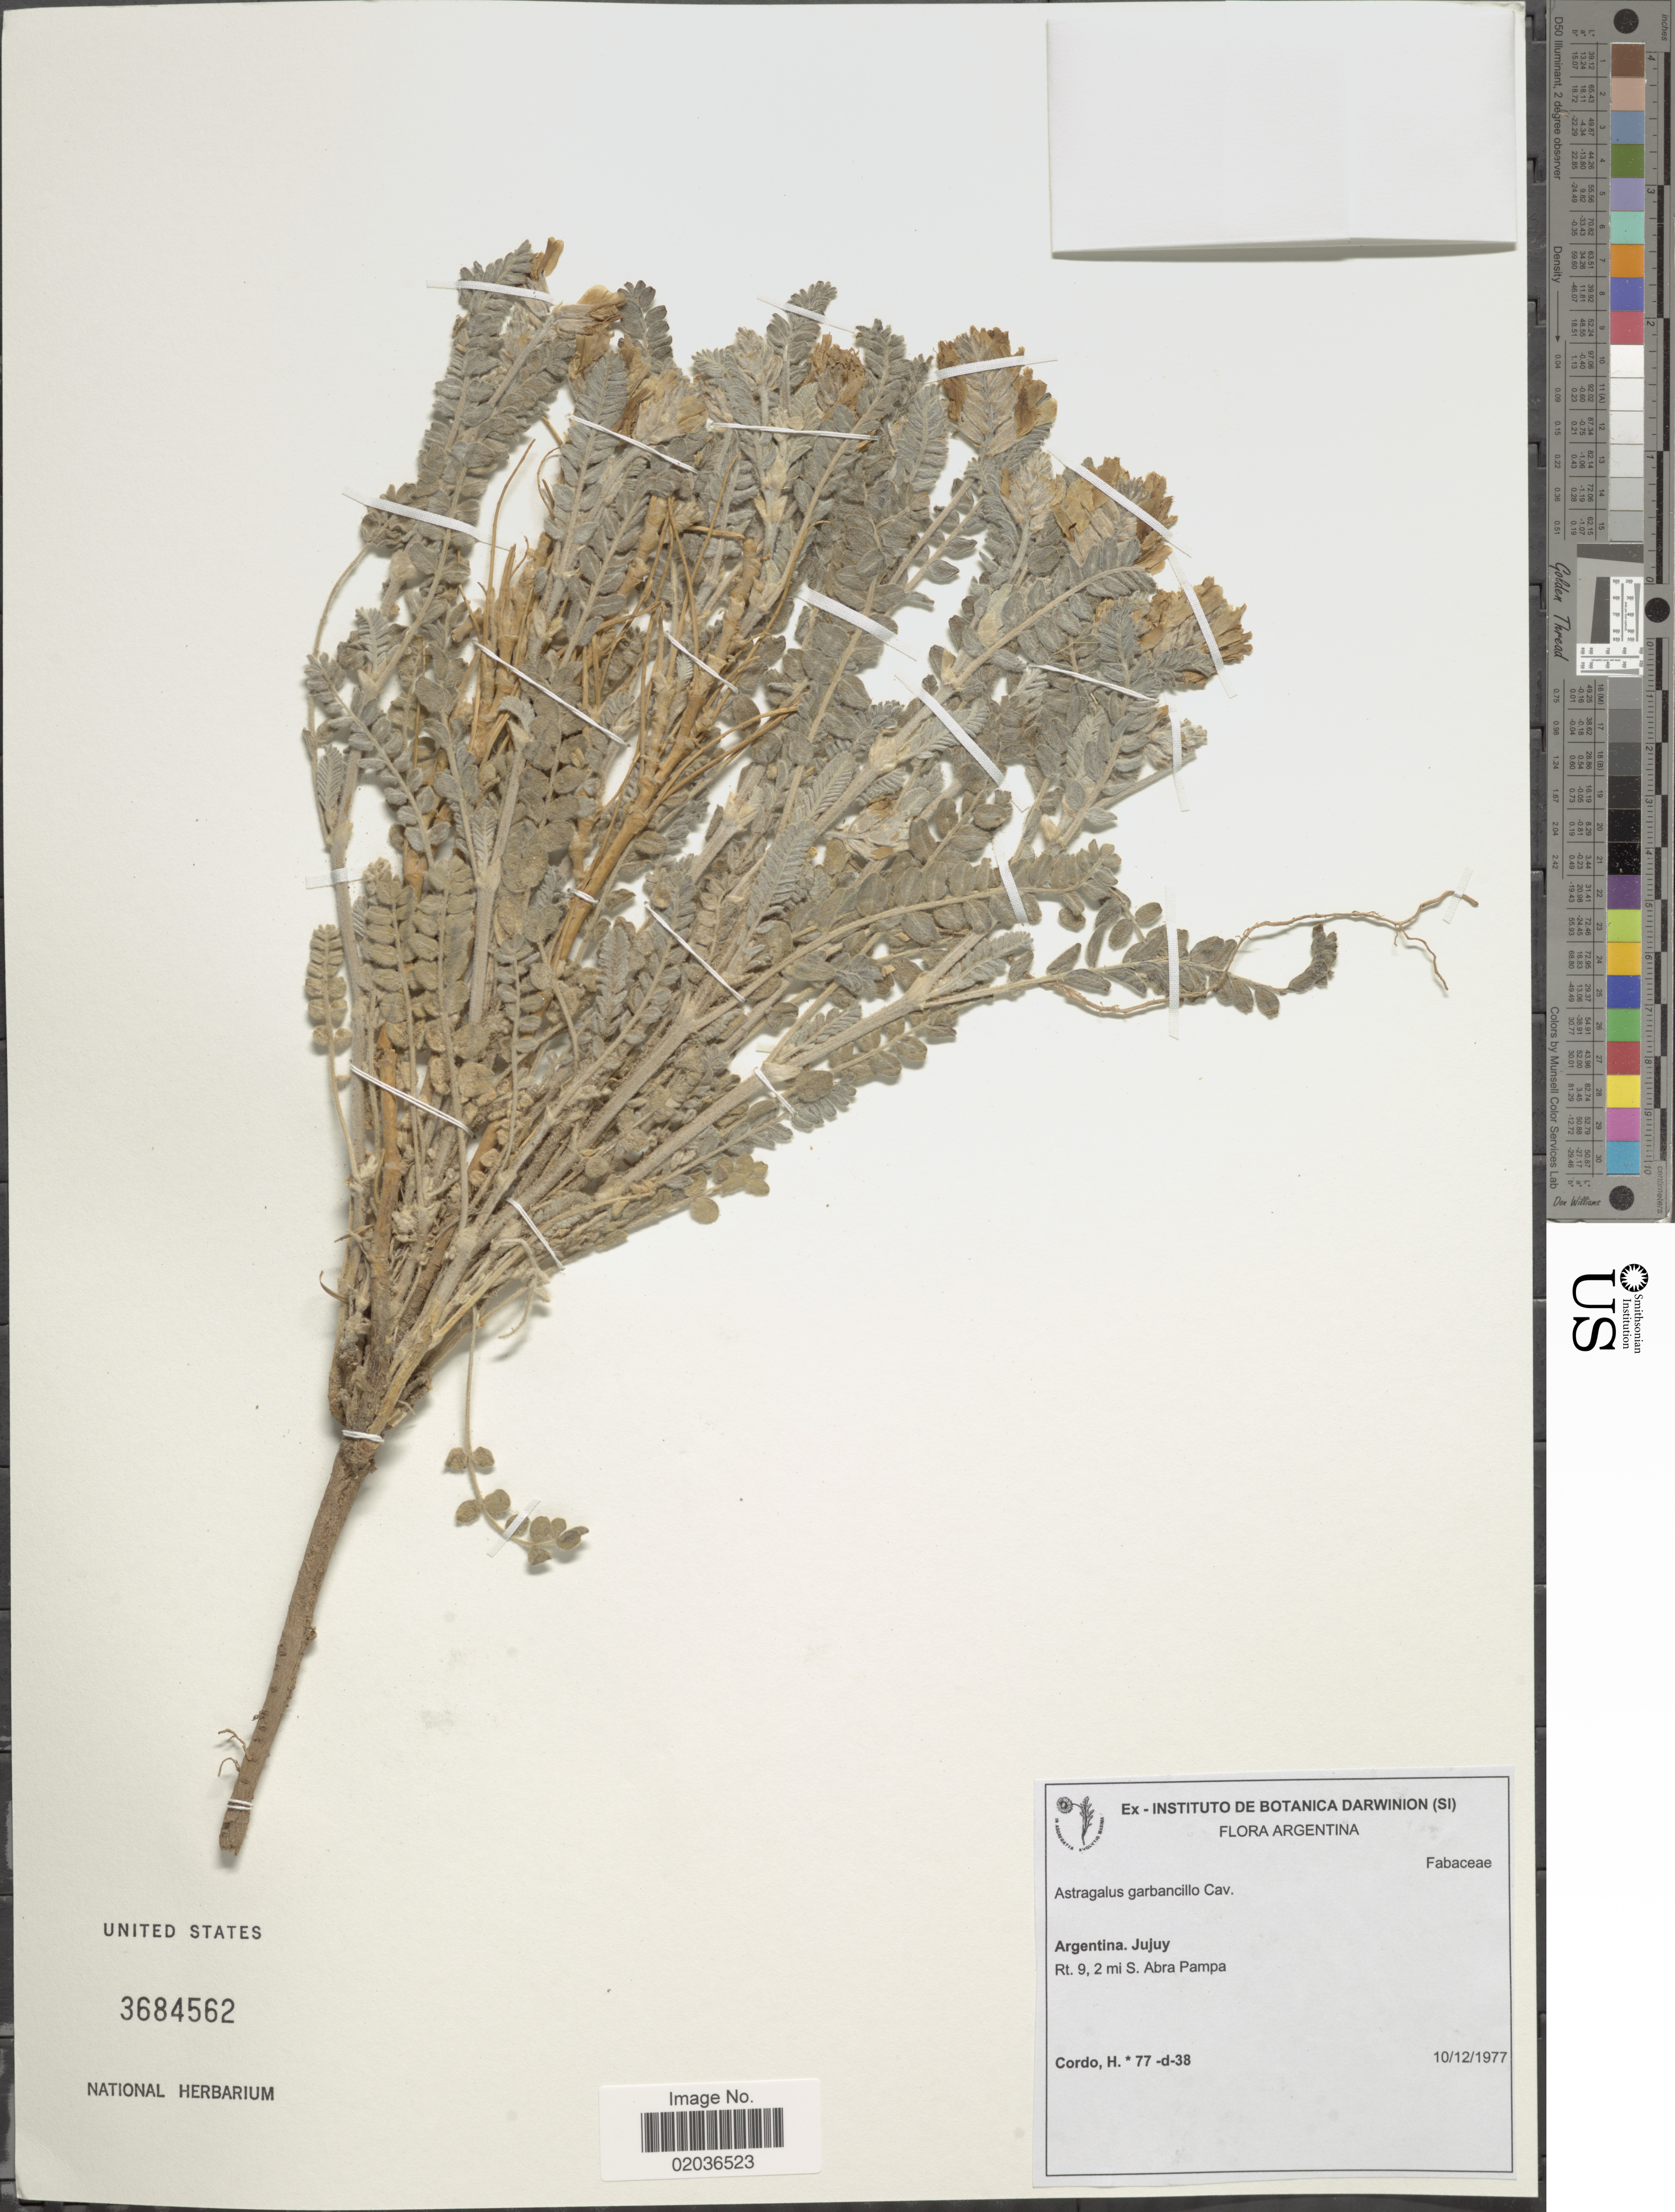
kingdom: Plantae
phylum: Tracheophyta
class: Magnoliopsida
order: Fabales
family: Fabaceae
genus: Astragalus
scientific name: Astragalus garbancillo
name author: Cav.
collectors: H. Cordo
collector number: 77-d38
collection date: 1977-12-10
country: Argentina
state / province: Jujuy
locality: Rt. 9, 2 mi S. Abra Pampa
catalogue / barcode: US 3684562